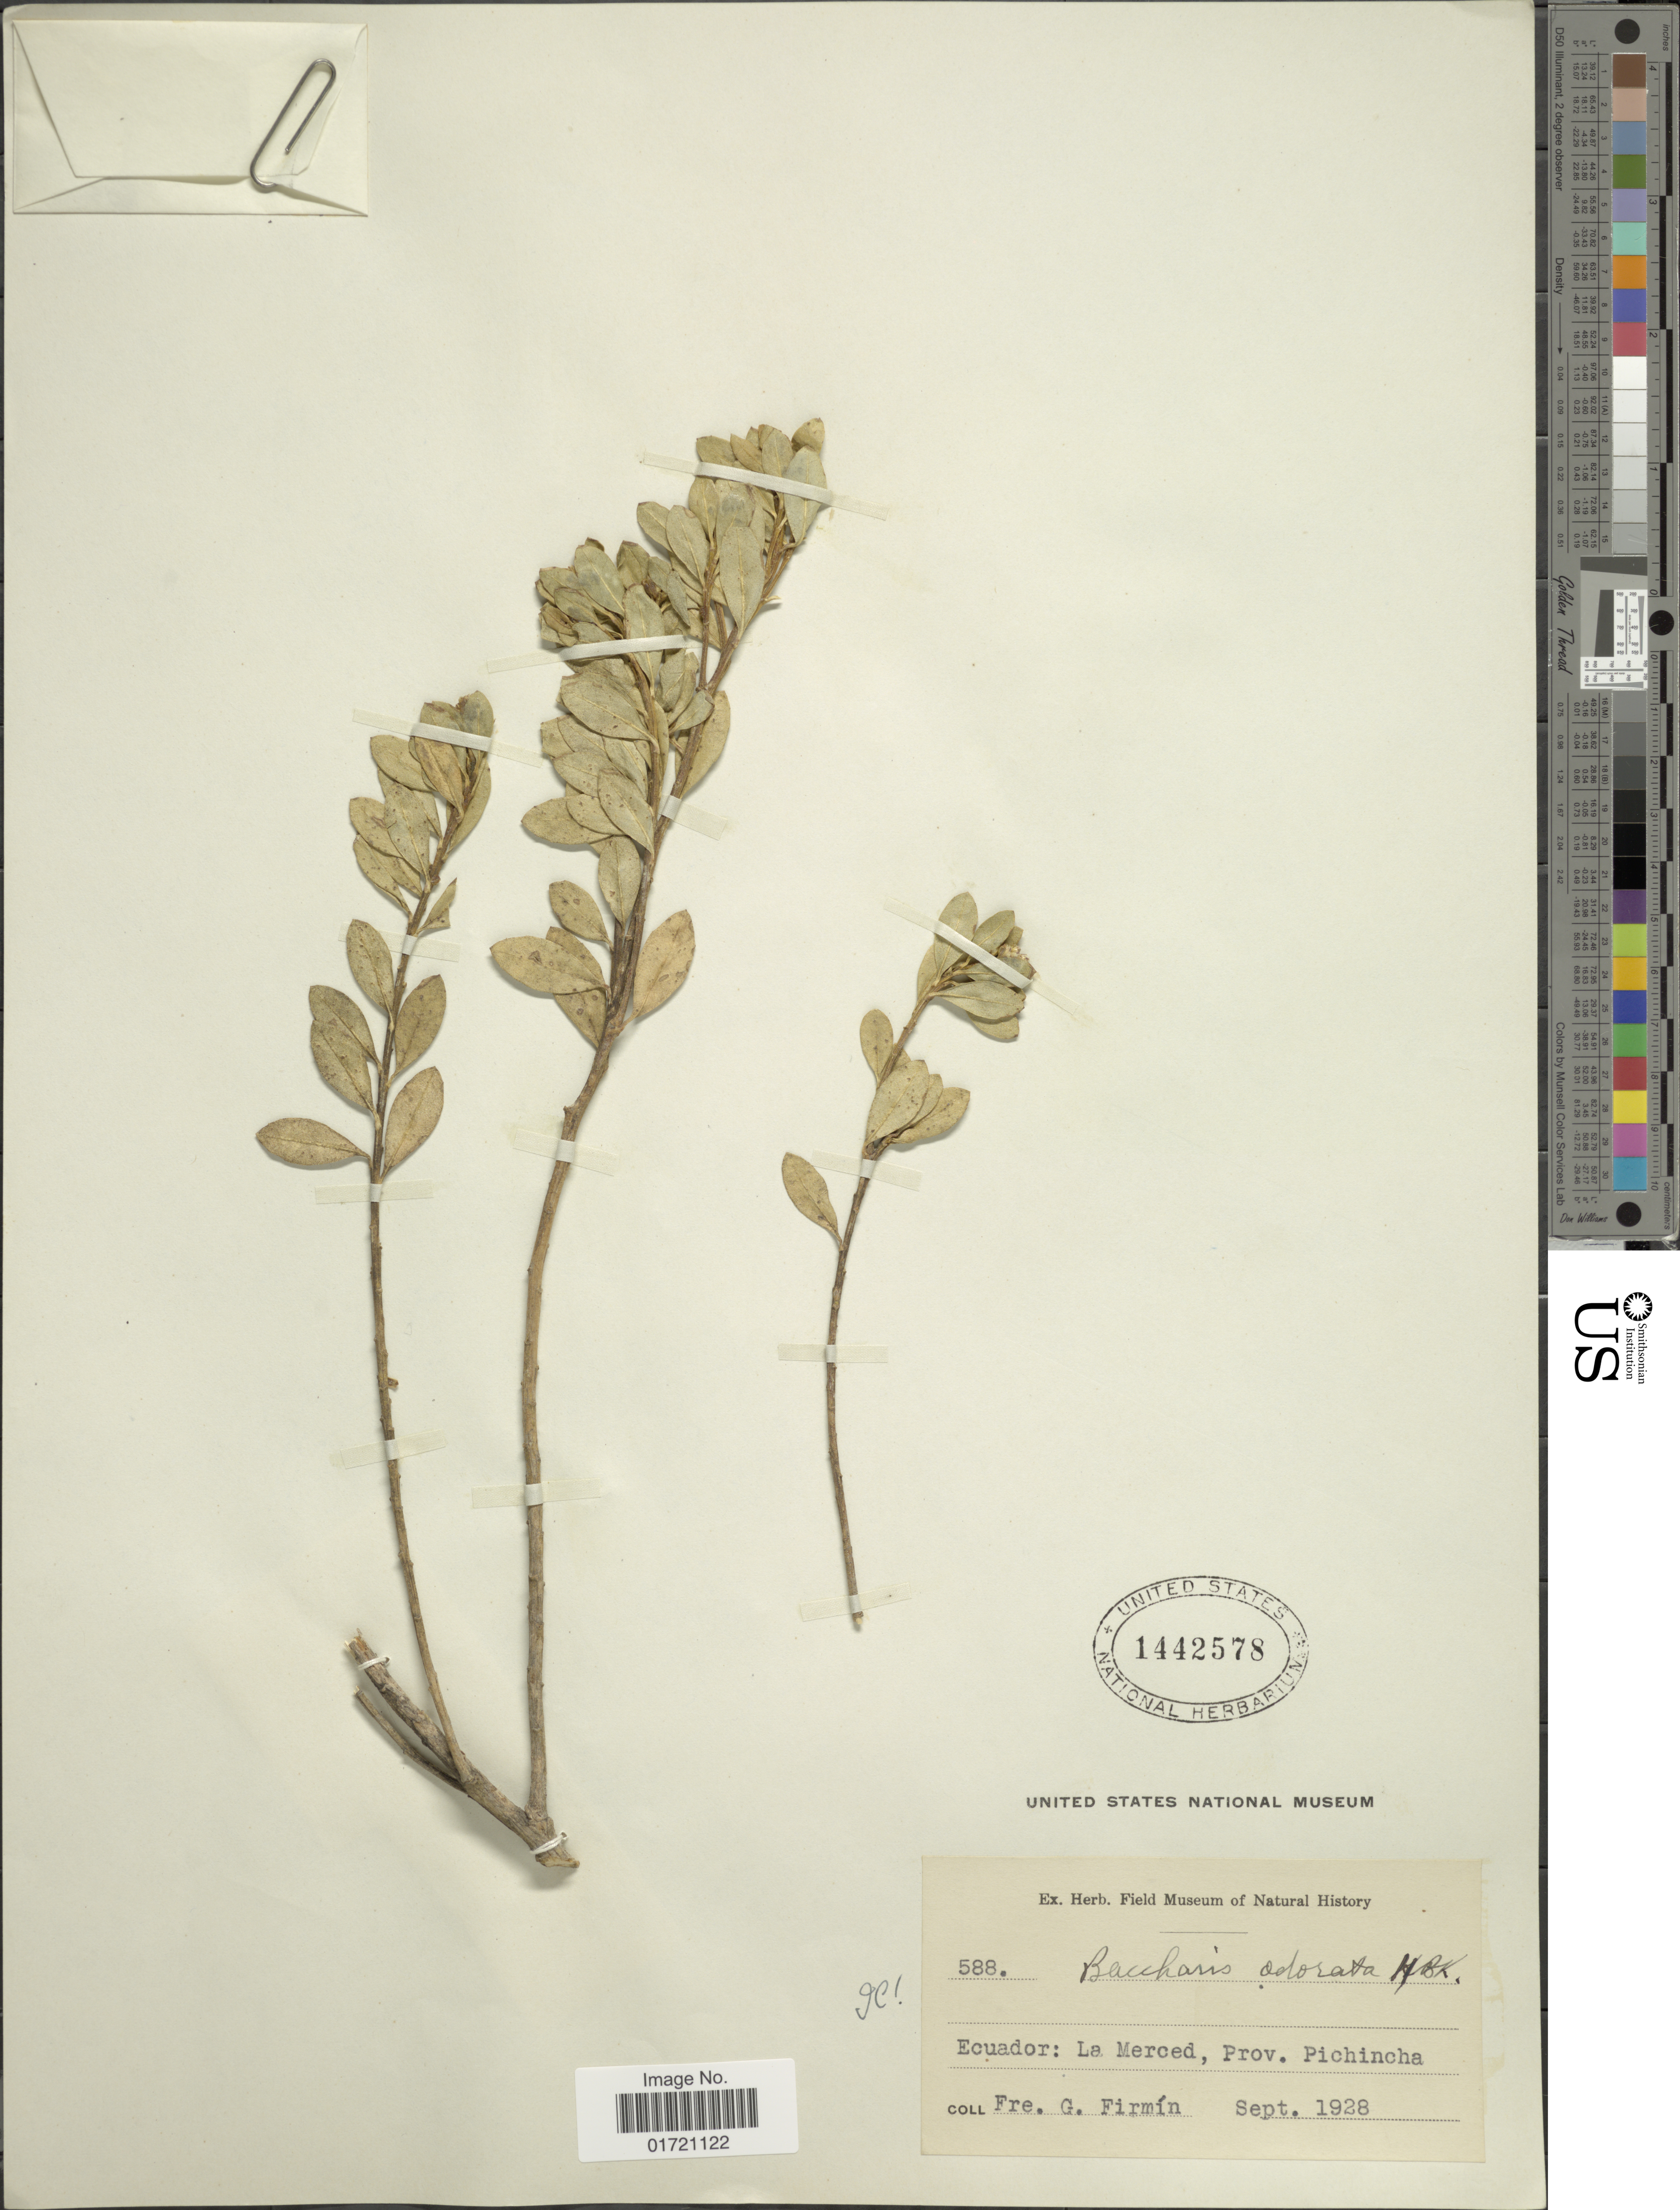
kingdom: Plantae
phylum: Tracheophyta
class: Magnoliopsida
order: Asterales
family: Asteraceae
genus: Baccharis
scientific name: Baccharis obovata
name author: Hook. & Arn.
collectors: F. Firmin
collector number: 588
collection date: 1928-09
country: Ecuador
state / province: Pichincha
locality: La Merced, Prov. Pichincha.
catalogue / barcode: US 1442578